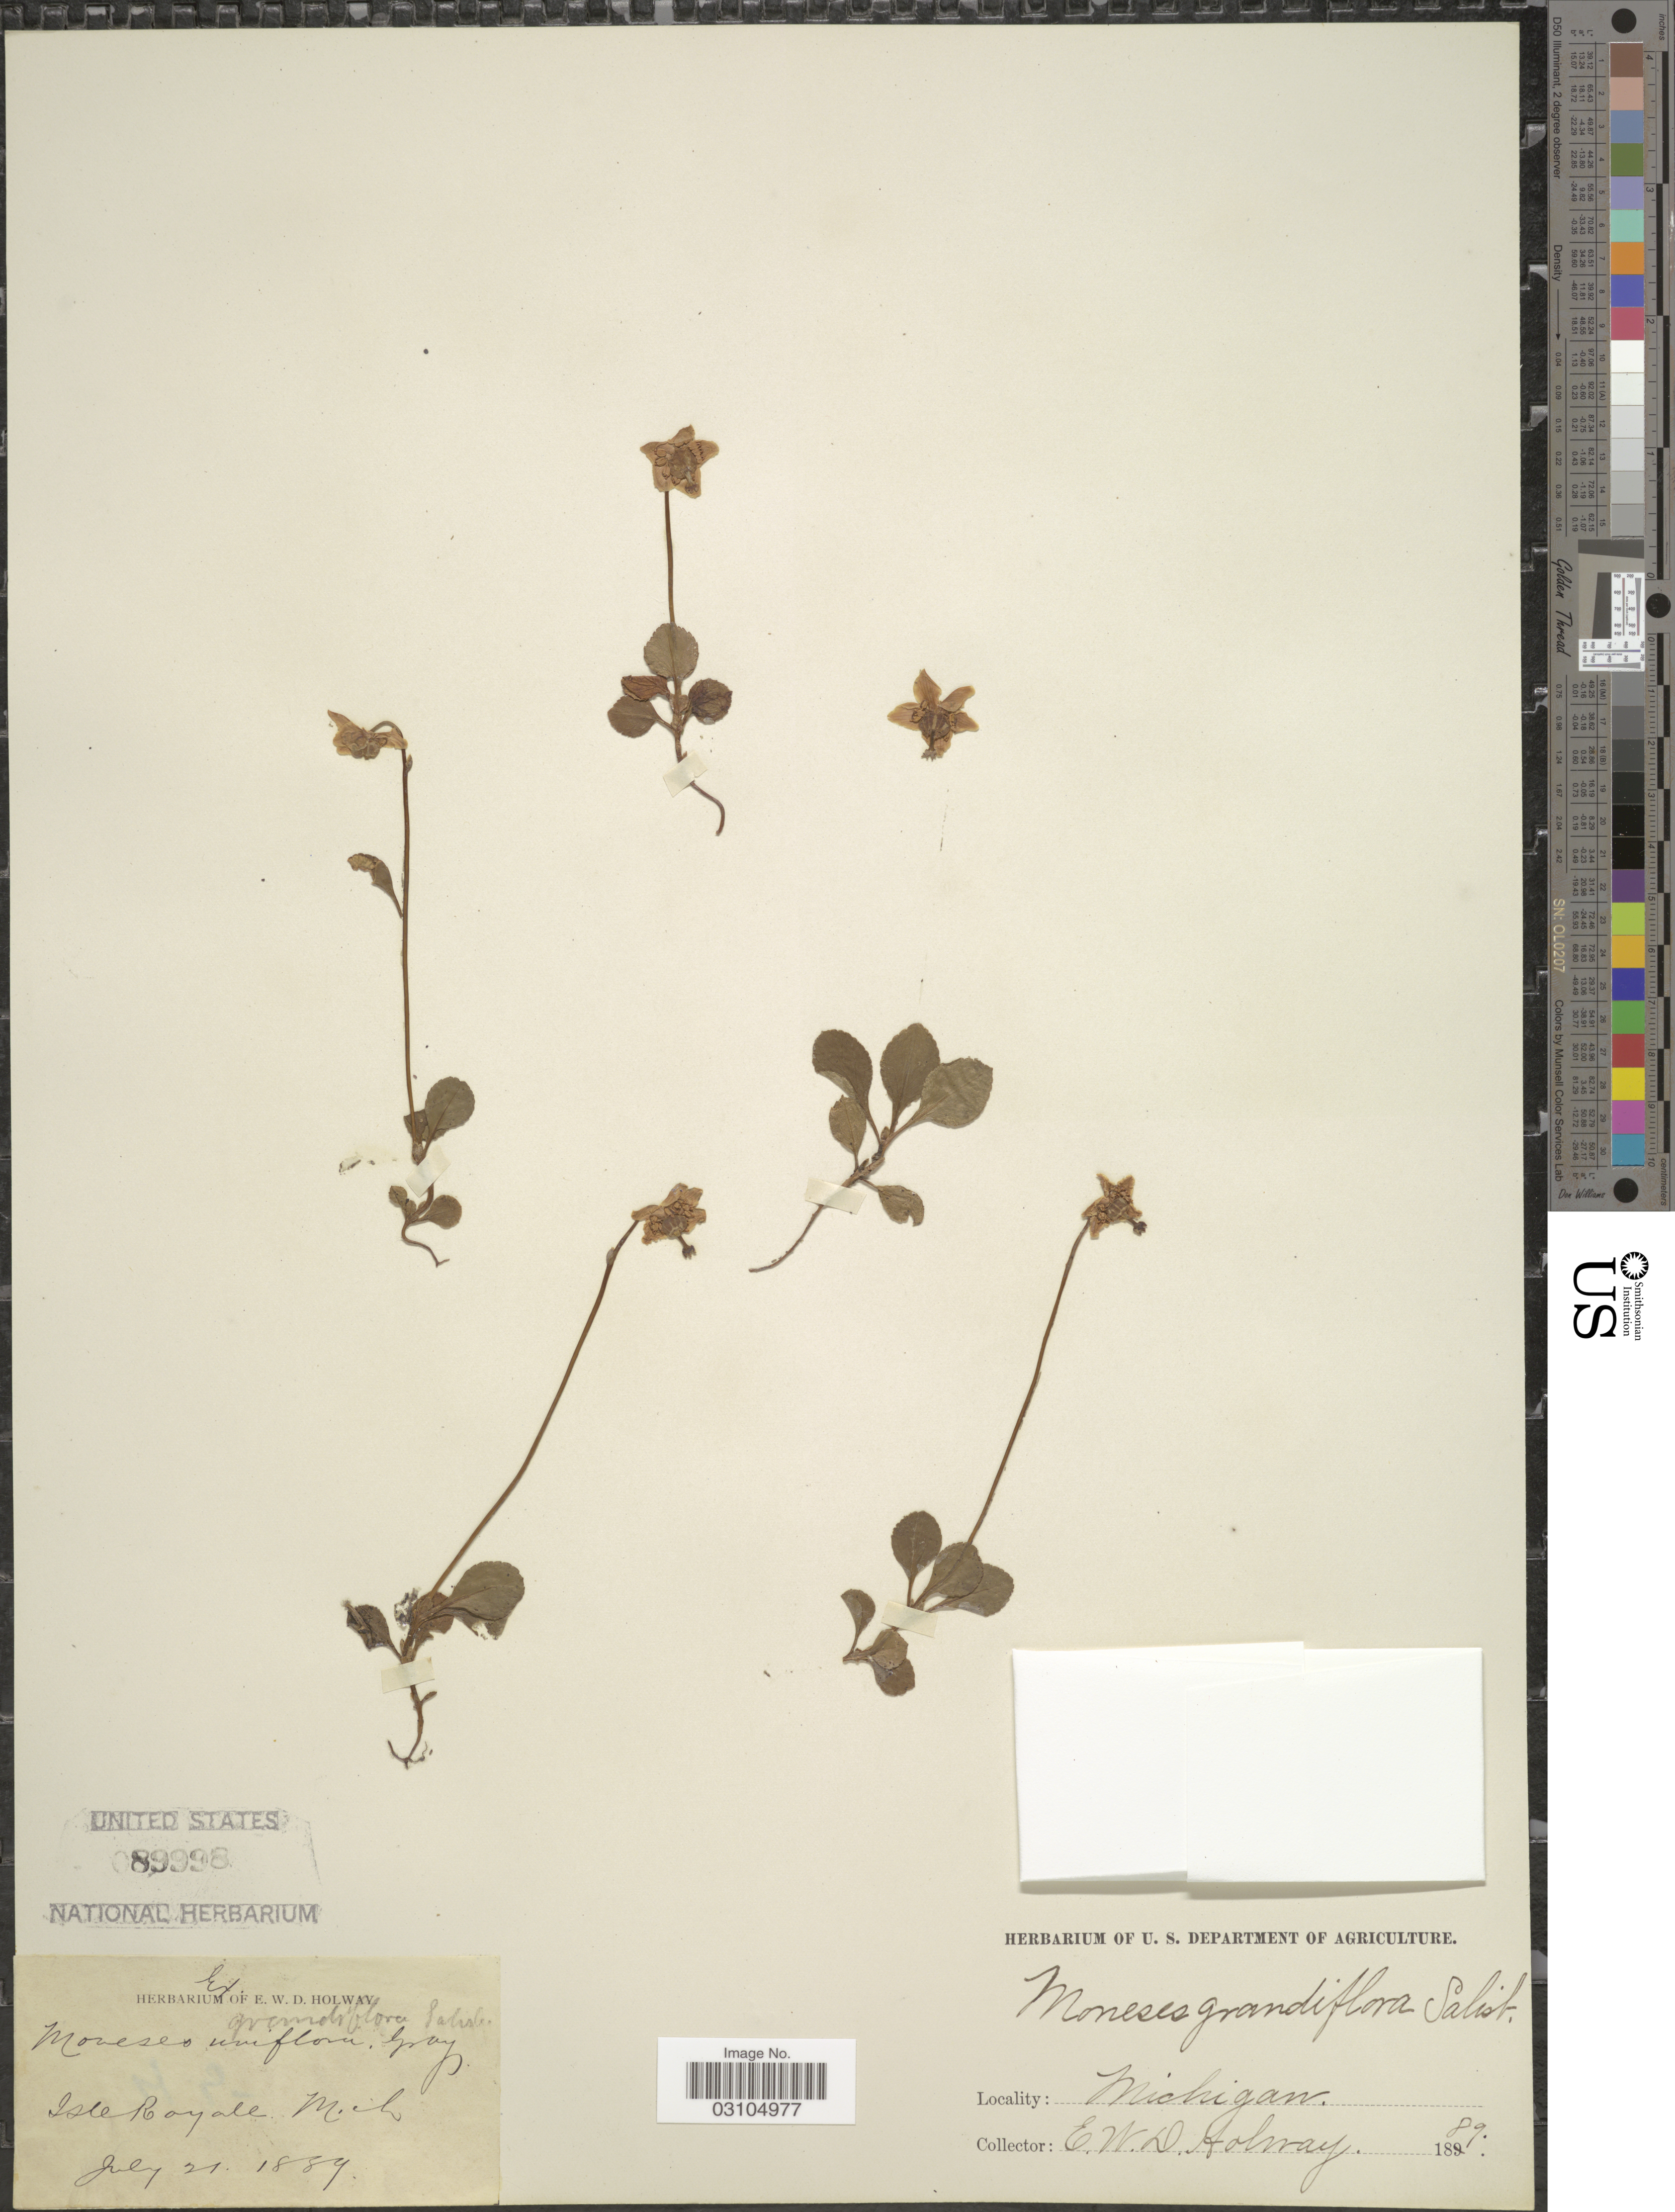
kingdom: Plantae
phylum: Tracheophyta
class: Magnoliopsida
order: Ericales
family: Ericaceae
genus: Moneses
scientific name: Moneses uniflora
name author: (L.) A. Gray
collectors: E. W. D. Holway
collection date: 1889-07-21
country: United States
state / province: Michigan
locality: Isle Royale.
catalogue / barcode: US 89998